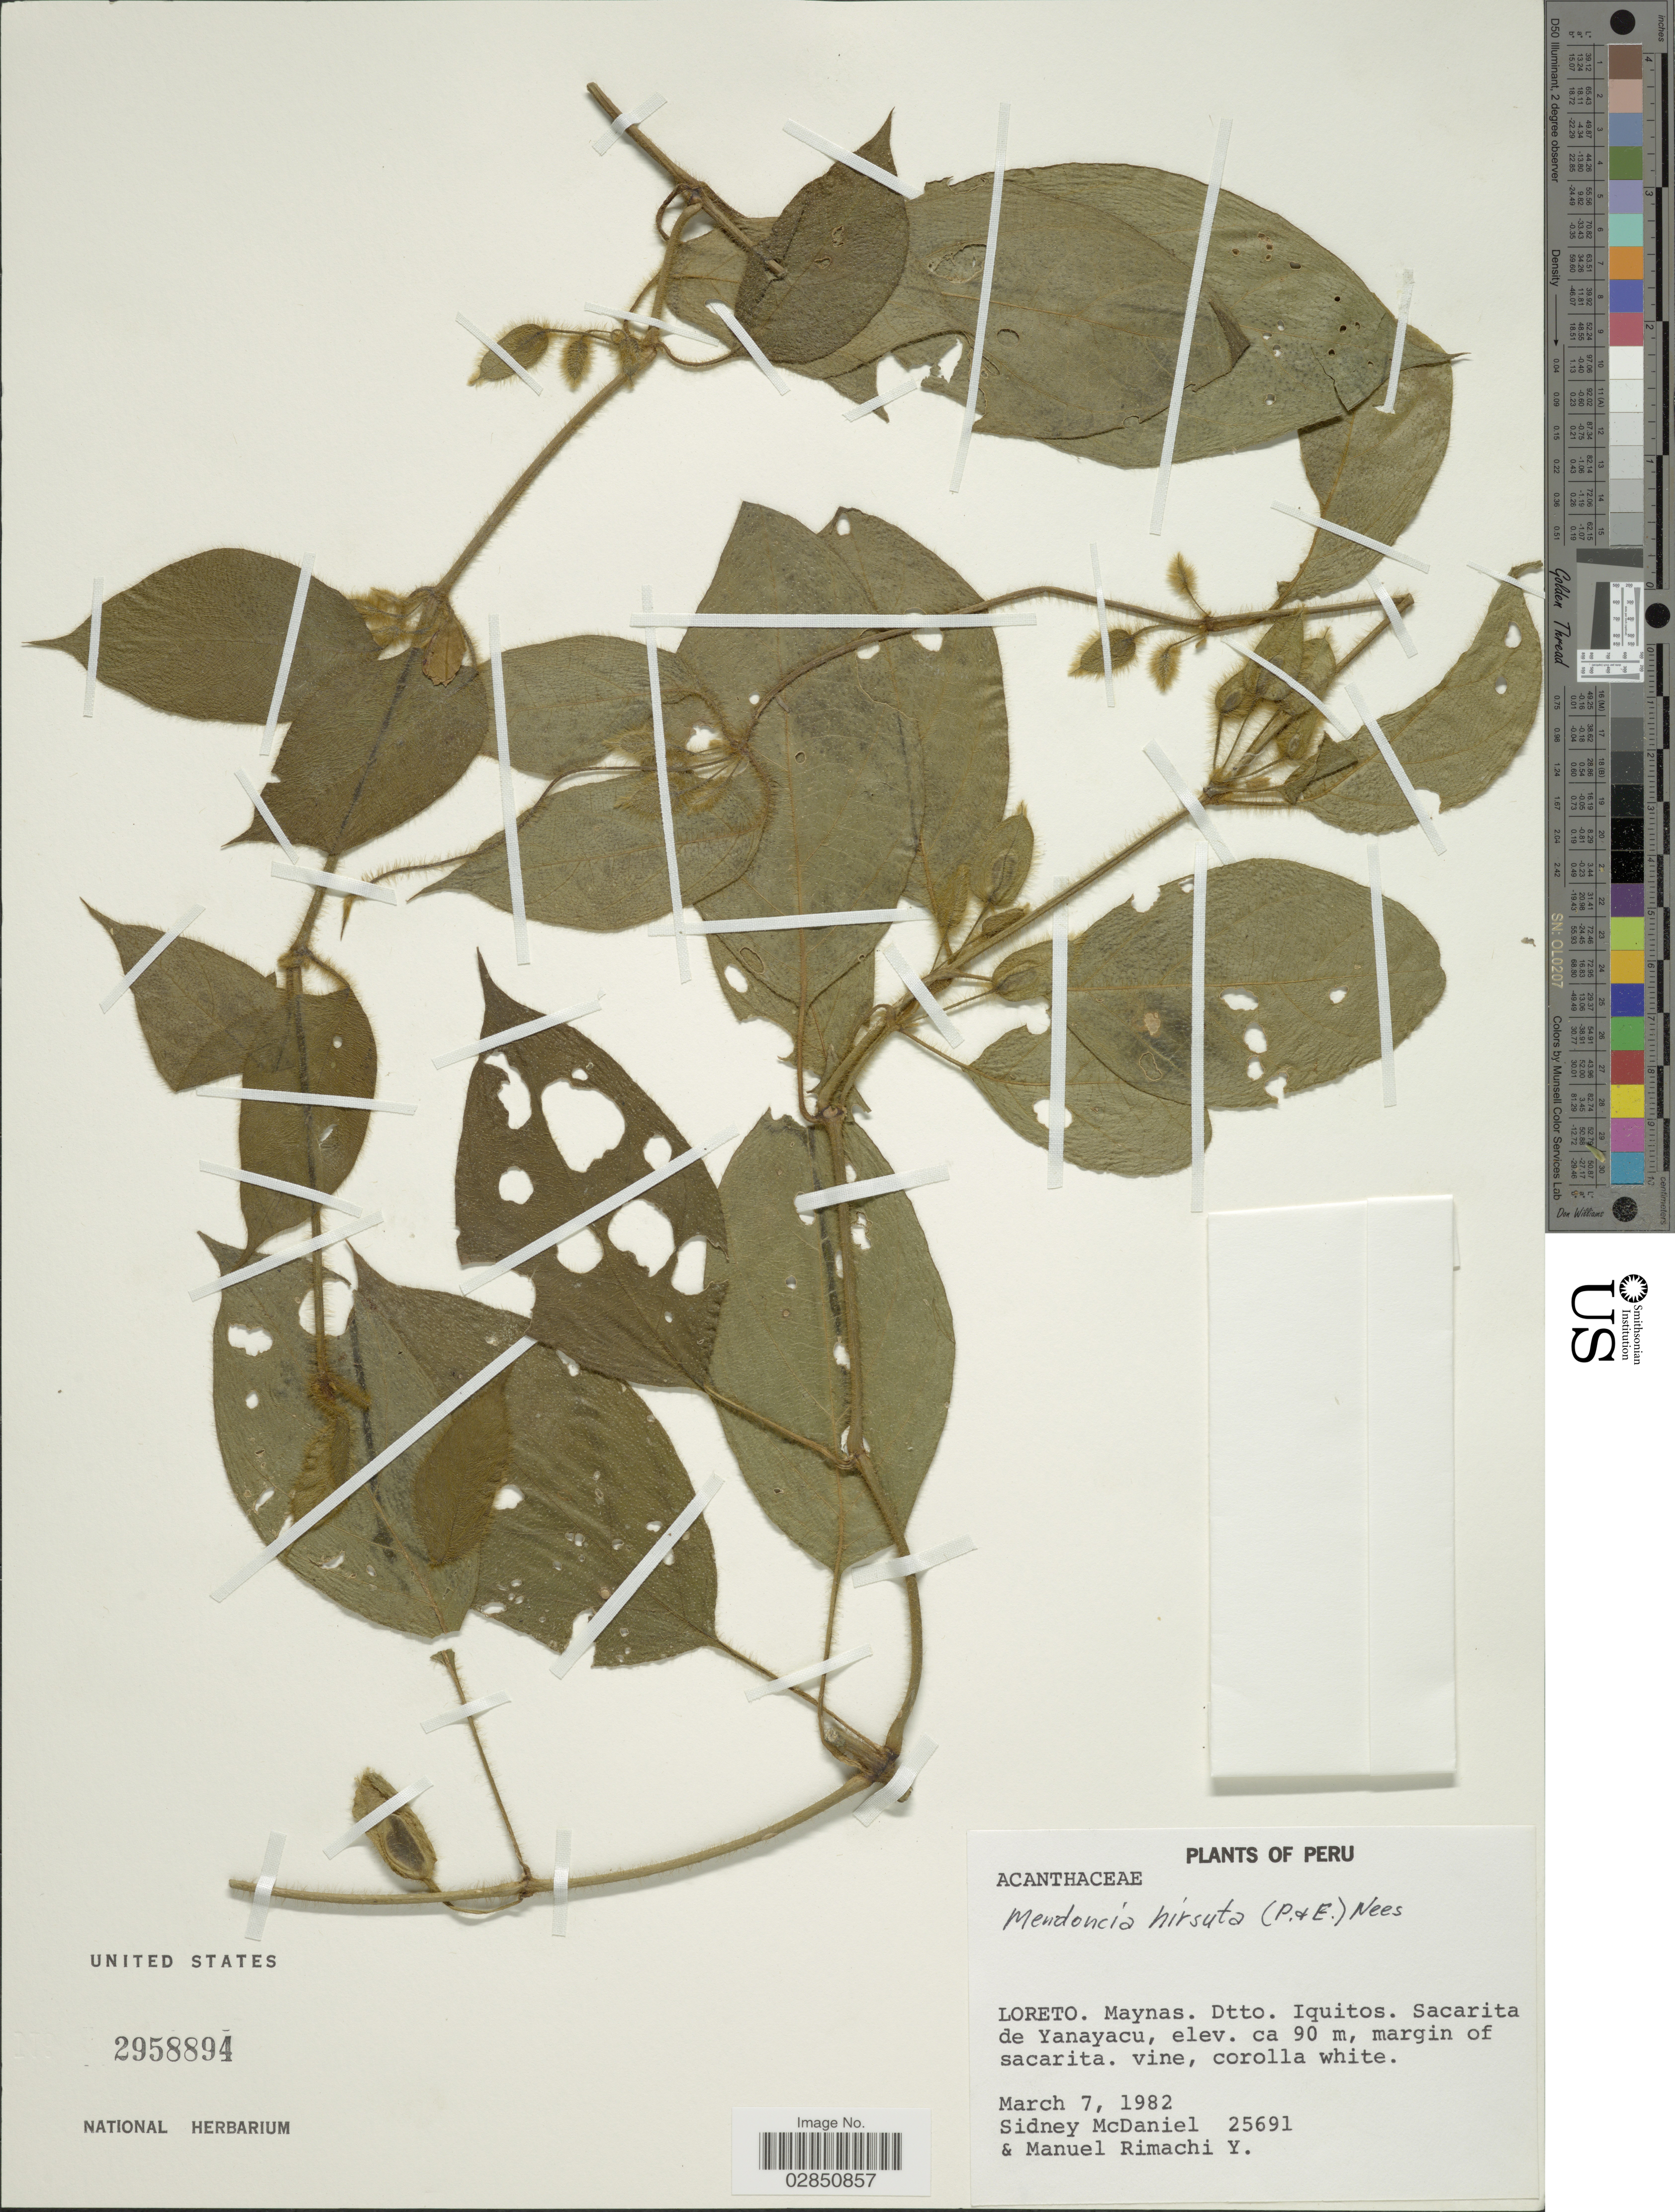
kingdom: Plantae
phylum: Tracheophyta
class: Magnoliopsida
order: Lamiales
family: Acanthaceae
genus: Mendoncia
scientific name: Mendoncia bivalvis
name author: (L. f.) Merr.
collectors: S. McDaniel & M. Rimachi Y.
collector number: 25691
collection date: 1982-03-07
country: Peru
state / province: Loreto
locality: Maynas. Dtto. Iquitos. Sacarita de Yanayacu.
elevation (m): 90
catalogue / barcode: US 2958894